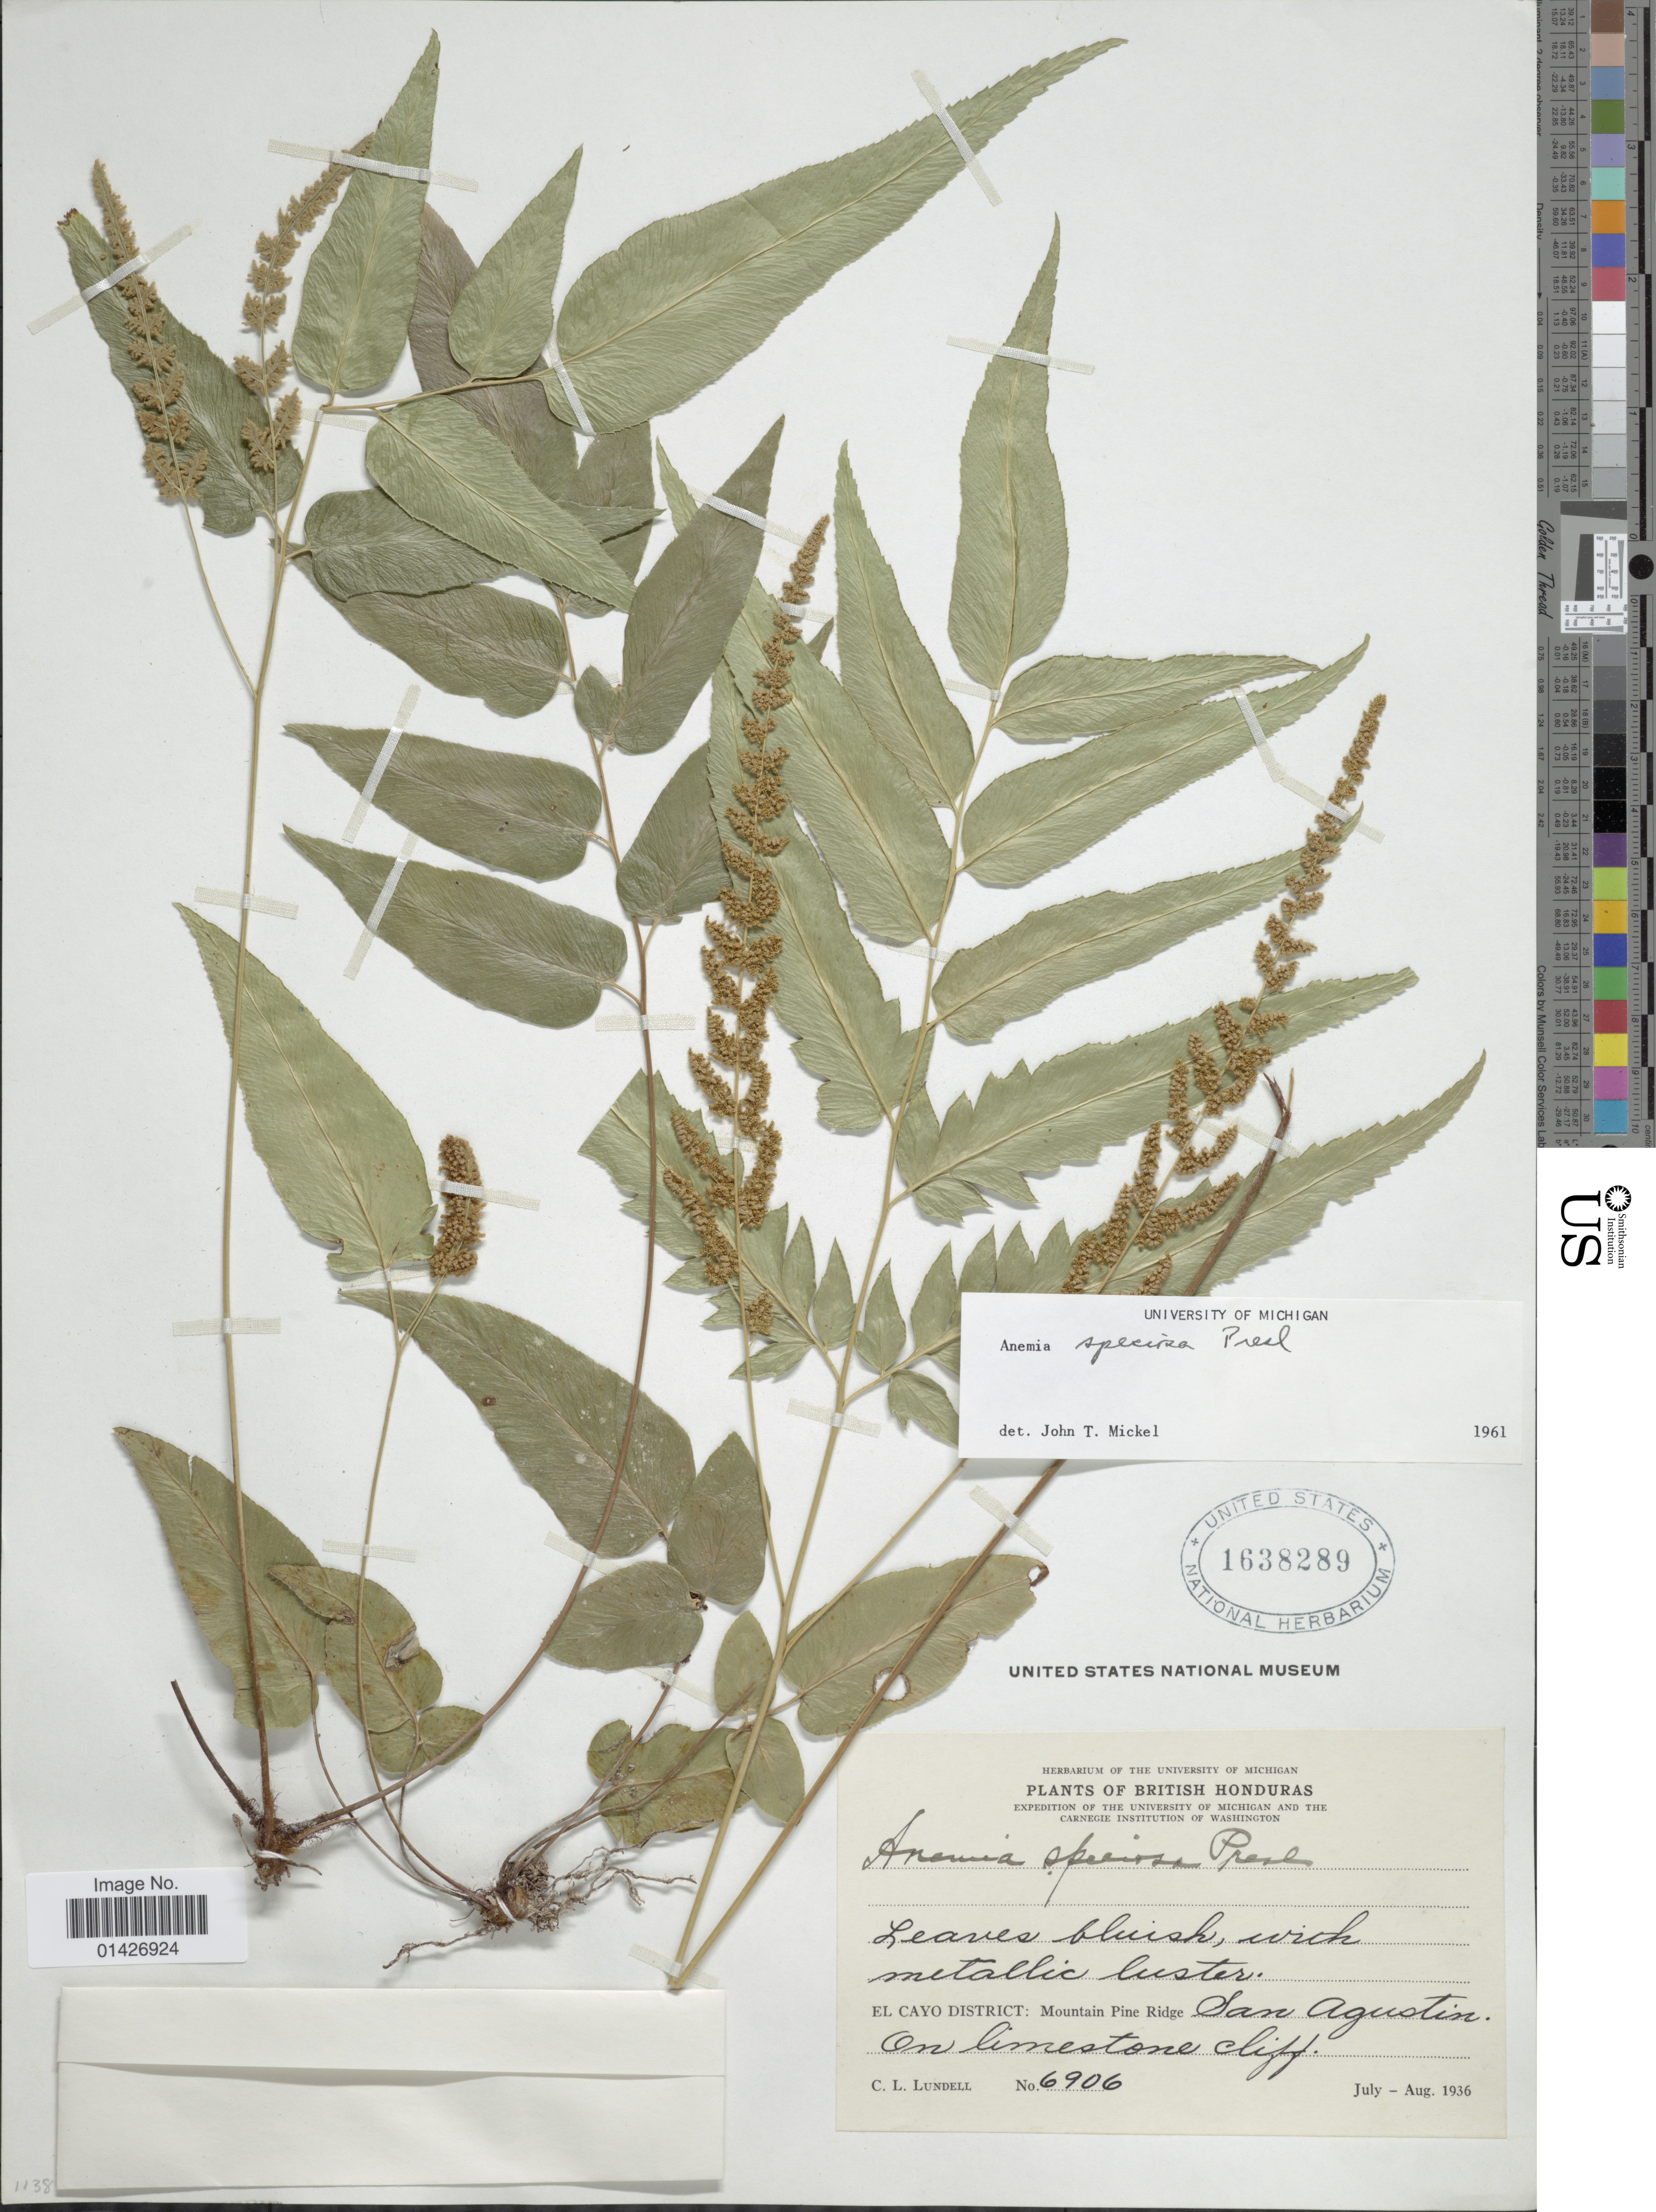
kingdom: Plantae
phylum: Tracheophyta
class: Polypodiopsida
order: Schizaeales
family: Anemiaceae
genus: Anemia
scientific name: Anemia speciosa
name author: C. Presl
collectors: C. L. Lundell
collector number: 6906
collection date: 1936-07/1936-08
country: Belize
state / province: Cayo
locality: British Honduras, El Cayo District: Mountain Pine Ridge San Agustin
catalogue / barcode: US 1638289